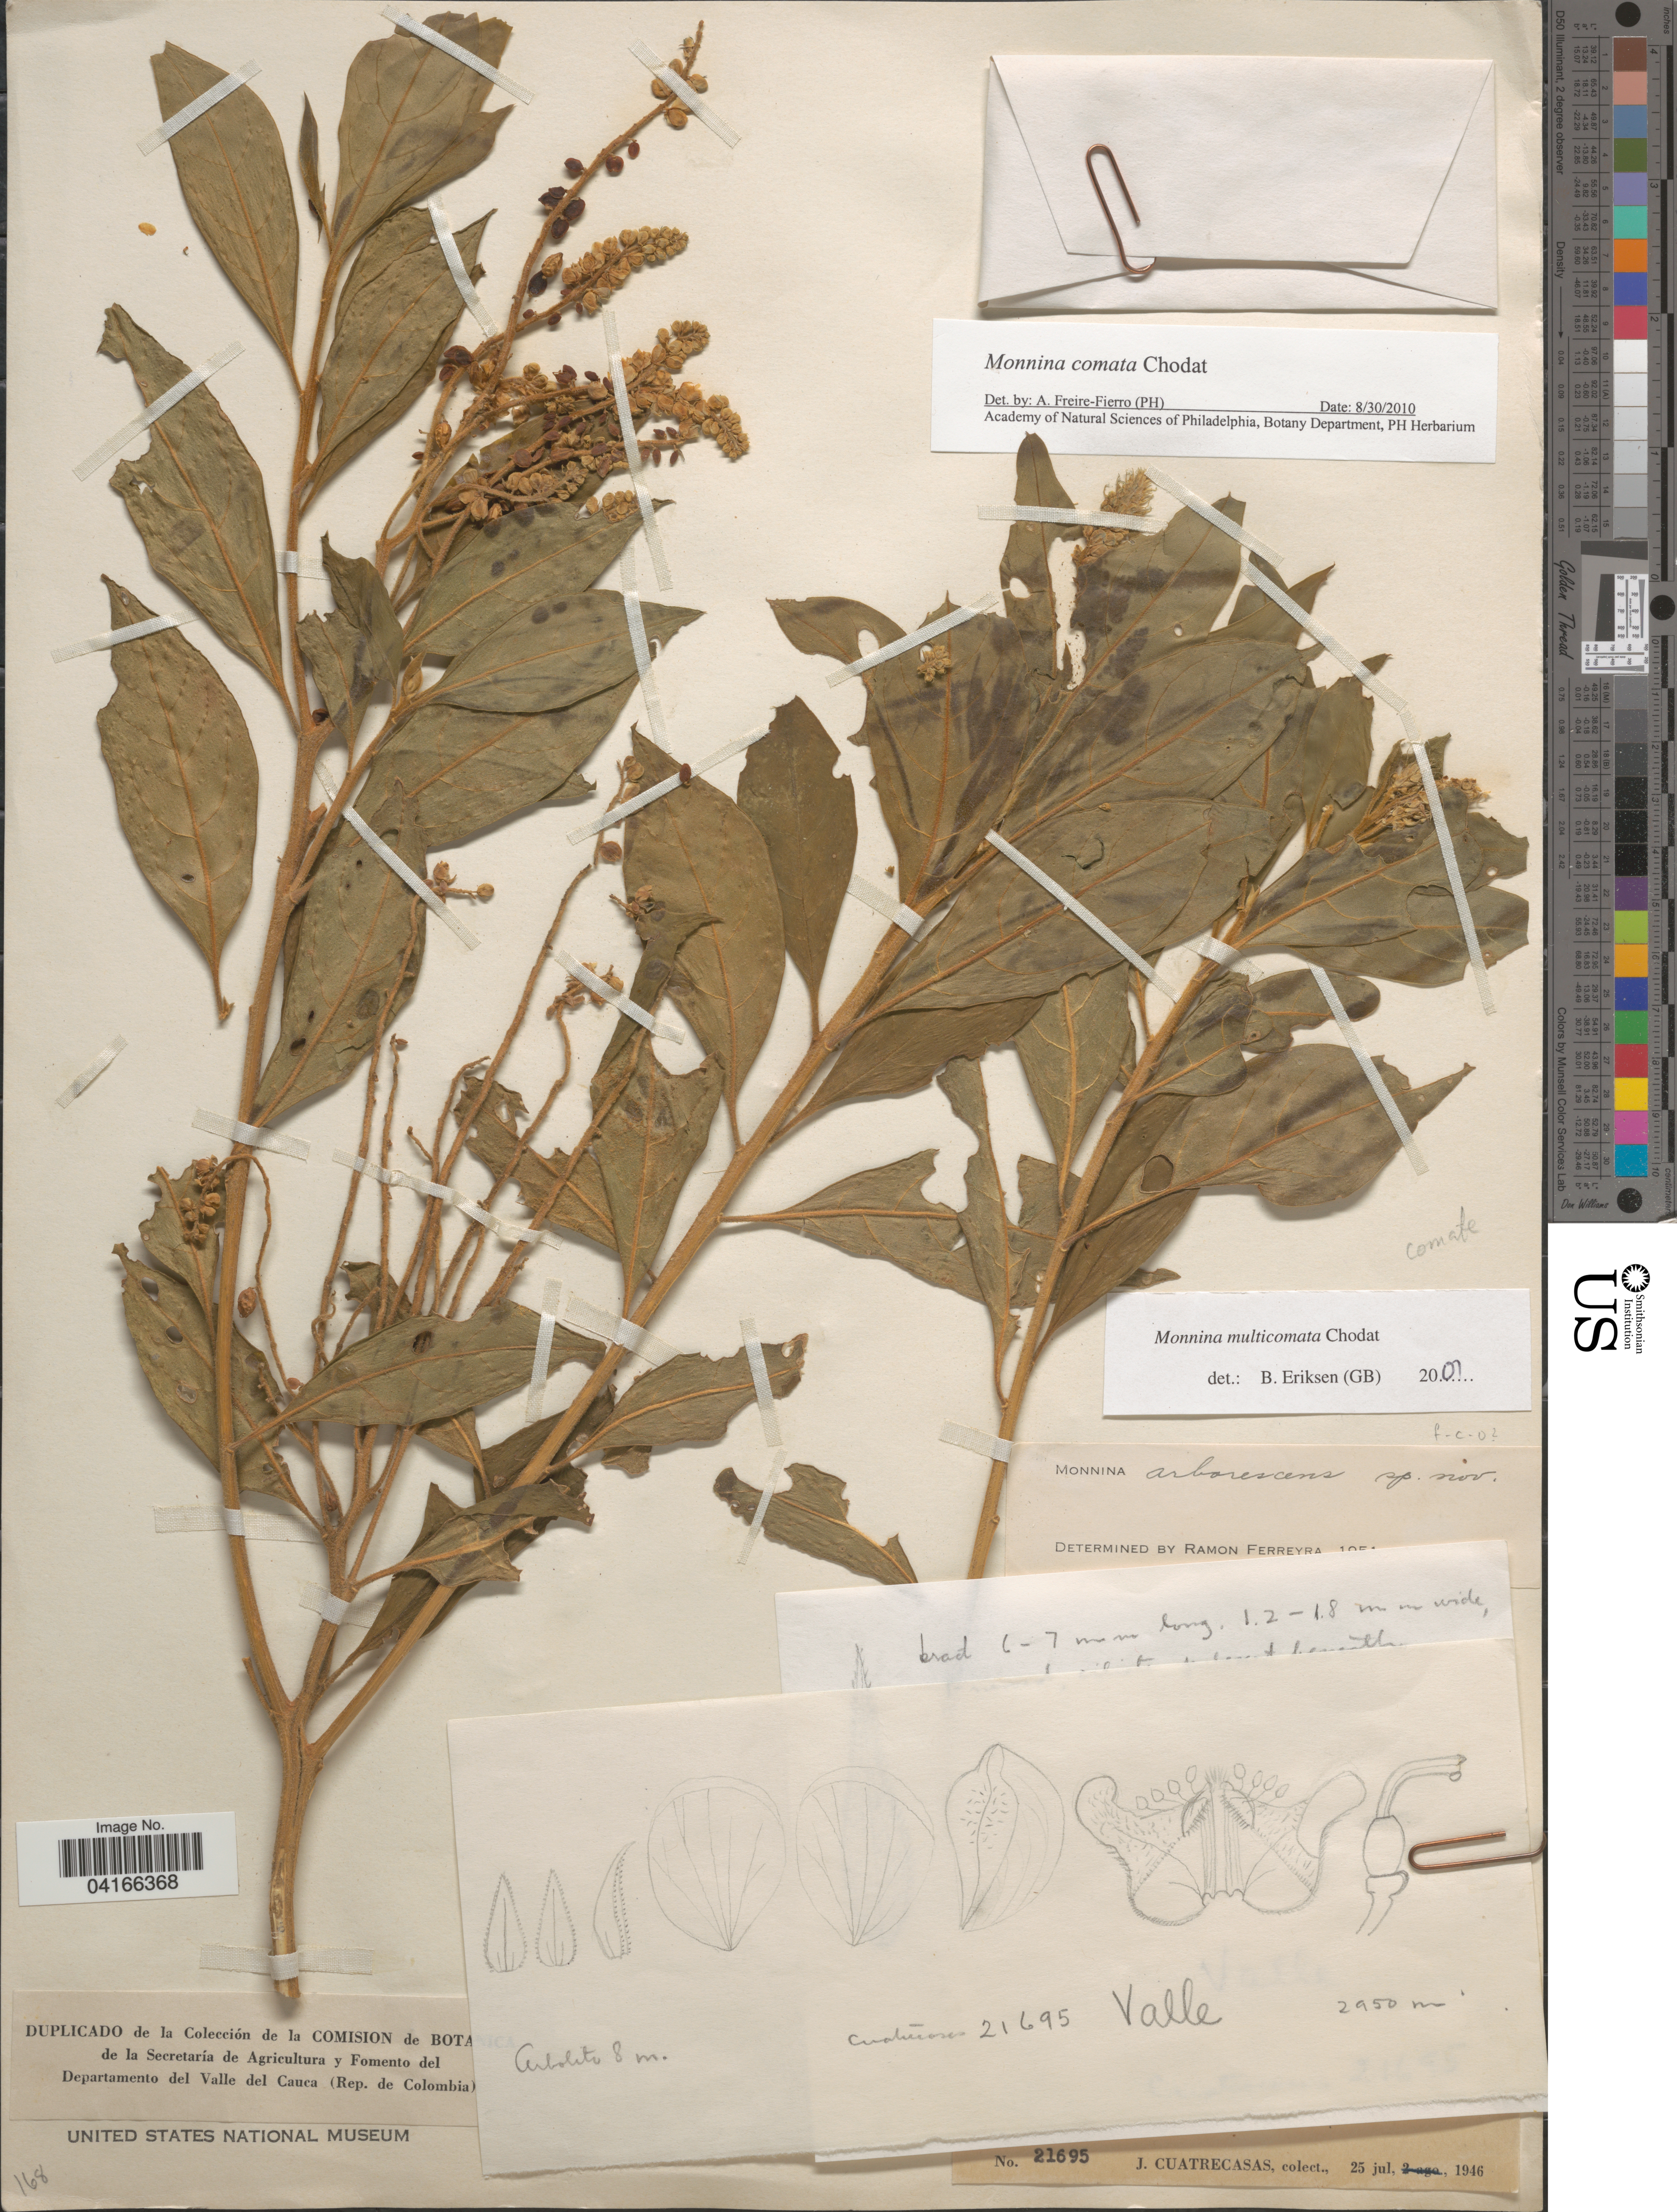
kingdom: Plantae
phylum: Tracheophyta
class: Magnoliopsida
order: Fabales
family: Polygalaceae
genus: Monnina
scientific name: Monnina comata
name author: Chodat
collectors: J. Cuatrecasas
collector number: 21695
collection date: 1946-07-25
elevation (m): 2950